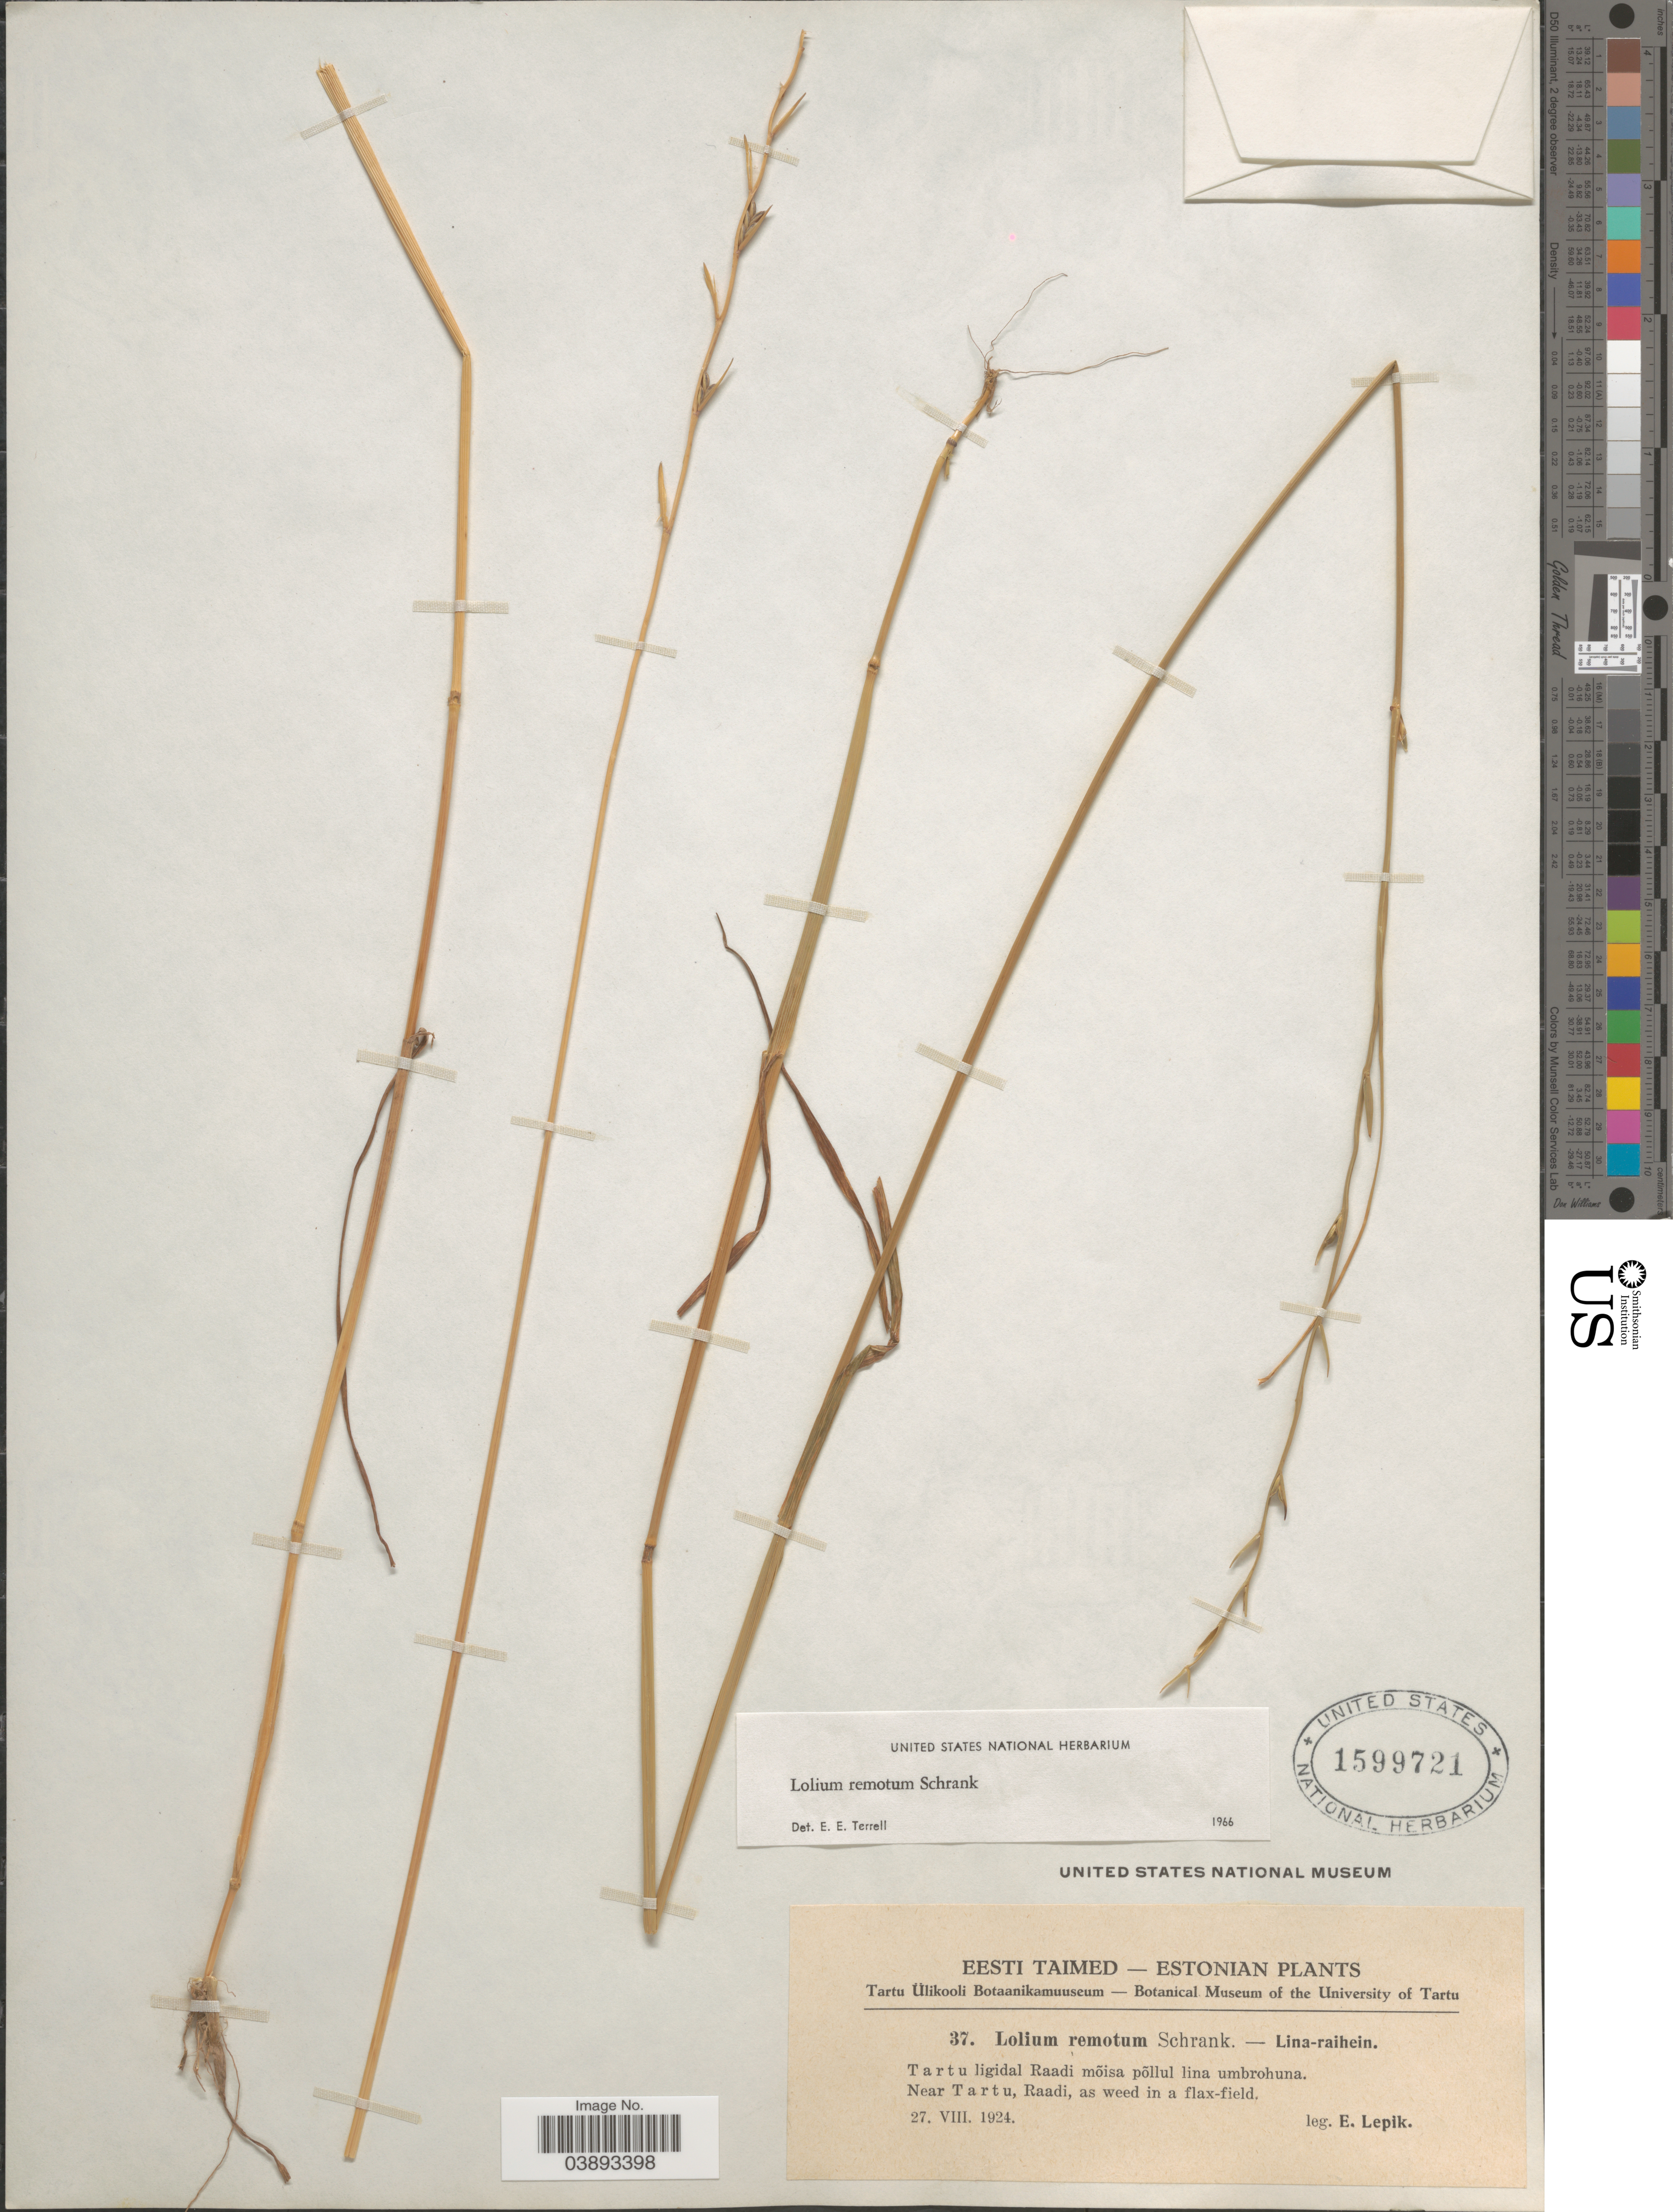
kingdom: Plantae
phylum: Tracheophyta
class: Liliopsida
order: Poales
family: Poaceae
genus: Lolium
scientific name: Lolium remotum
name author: Schrank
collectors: E. Lepik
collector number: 377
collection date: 1924-08-27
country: Estonia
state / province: Tartu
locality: Tartu ligidal Raadi mõisa põllul lina umbrohuna. Near Tartu, Raadi, as weed in a flax-field.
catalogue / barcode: US 1599721